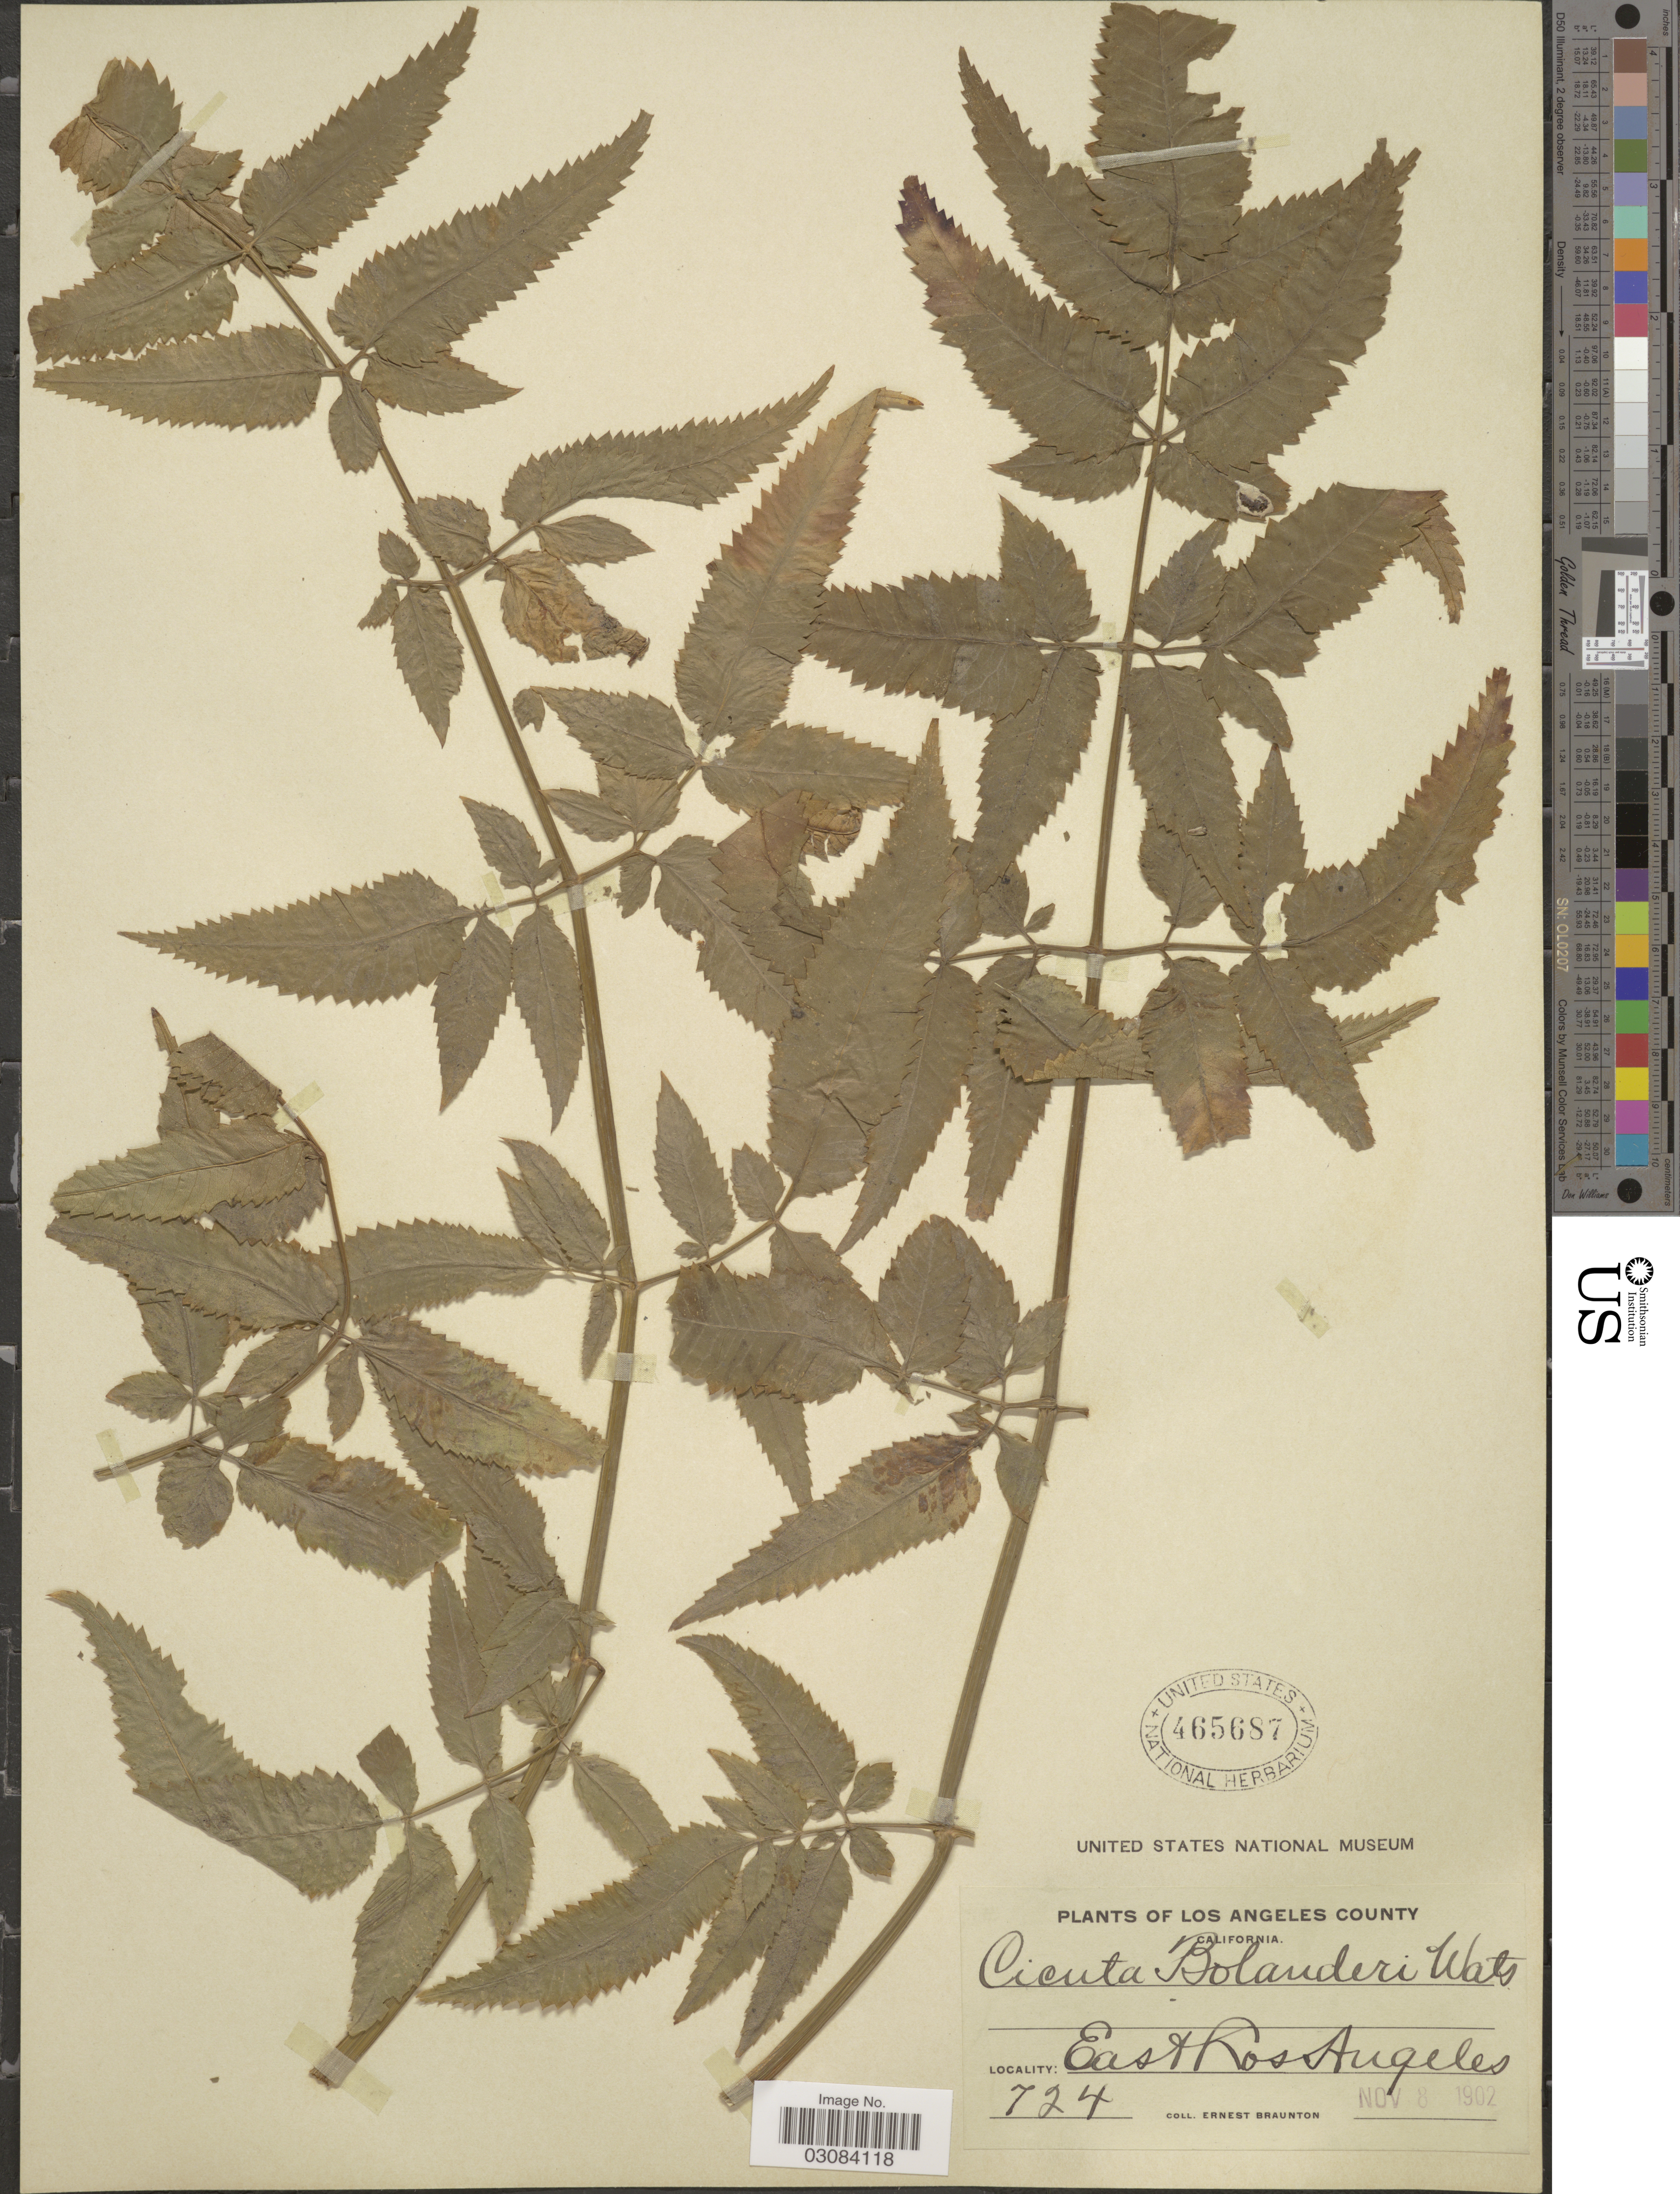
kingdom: Plantae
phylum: Tracheophyta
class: Magnoliopsida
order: Apiales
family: Apiaceae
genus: Cicuta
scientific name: Cicuta bolanderi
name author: A. Gray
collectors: E. Braunton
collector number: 724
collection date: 1902-11-08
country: United States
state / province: California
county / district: Los Angeles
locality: Los Angeles County. East Los Angeles.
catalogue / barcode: US 465687